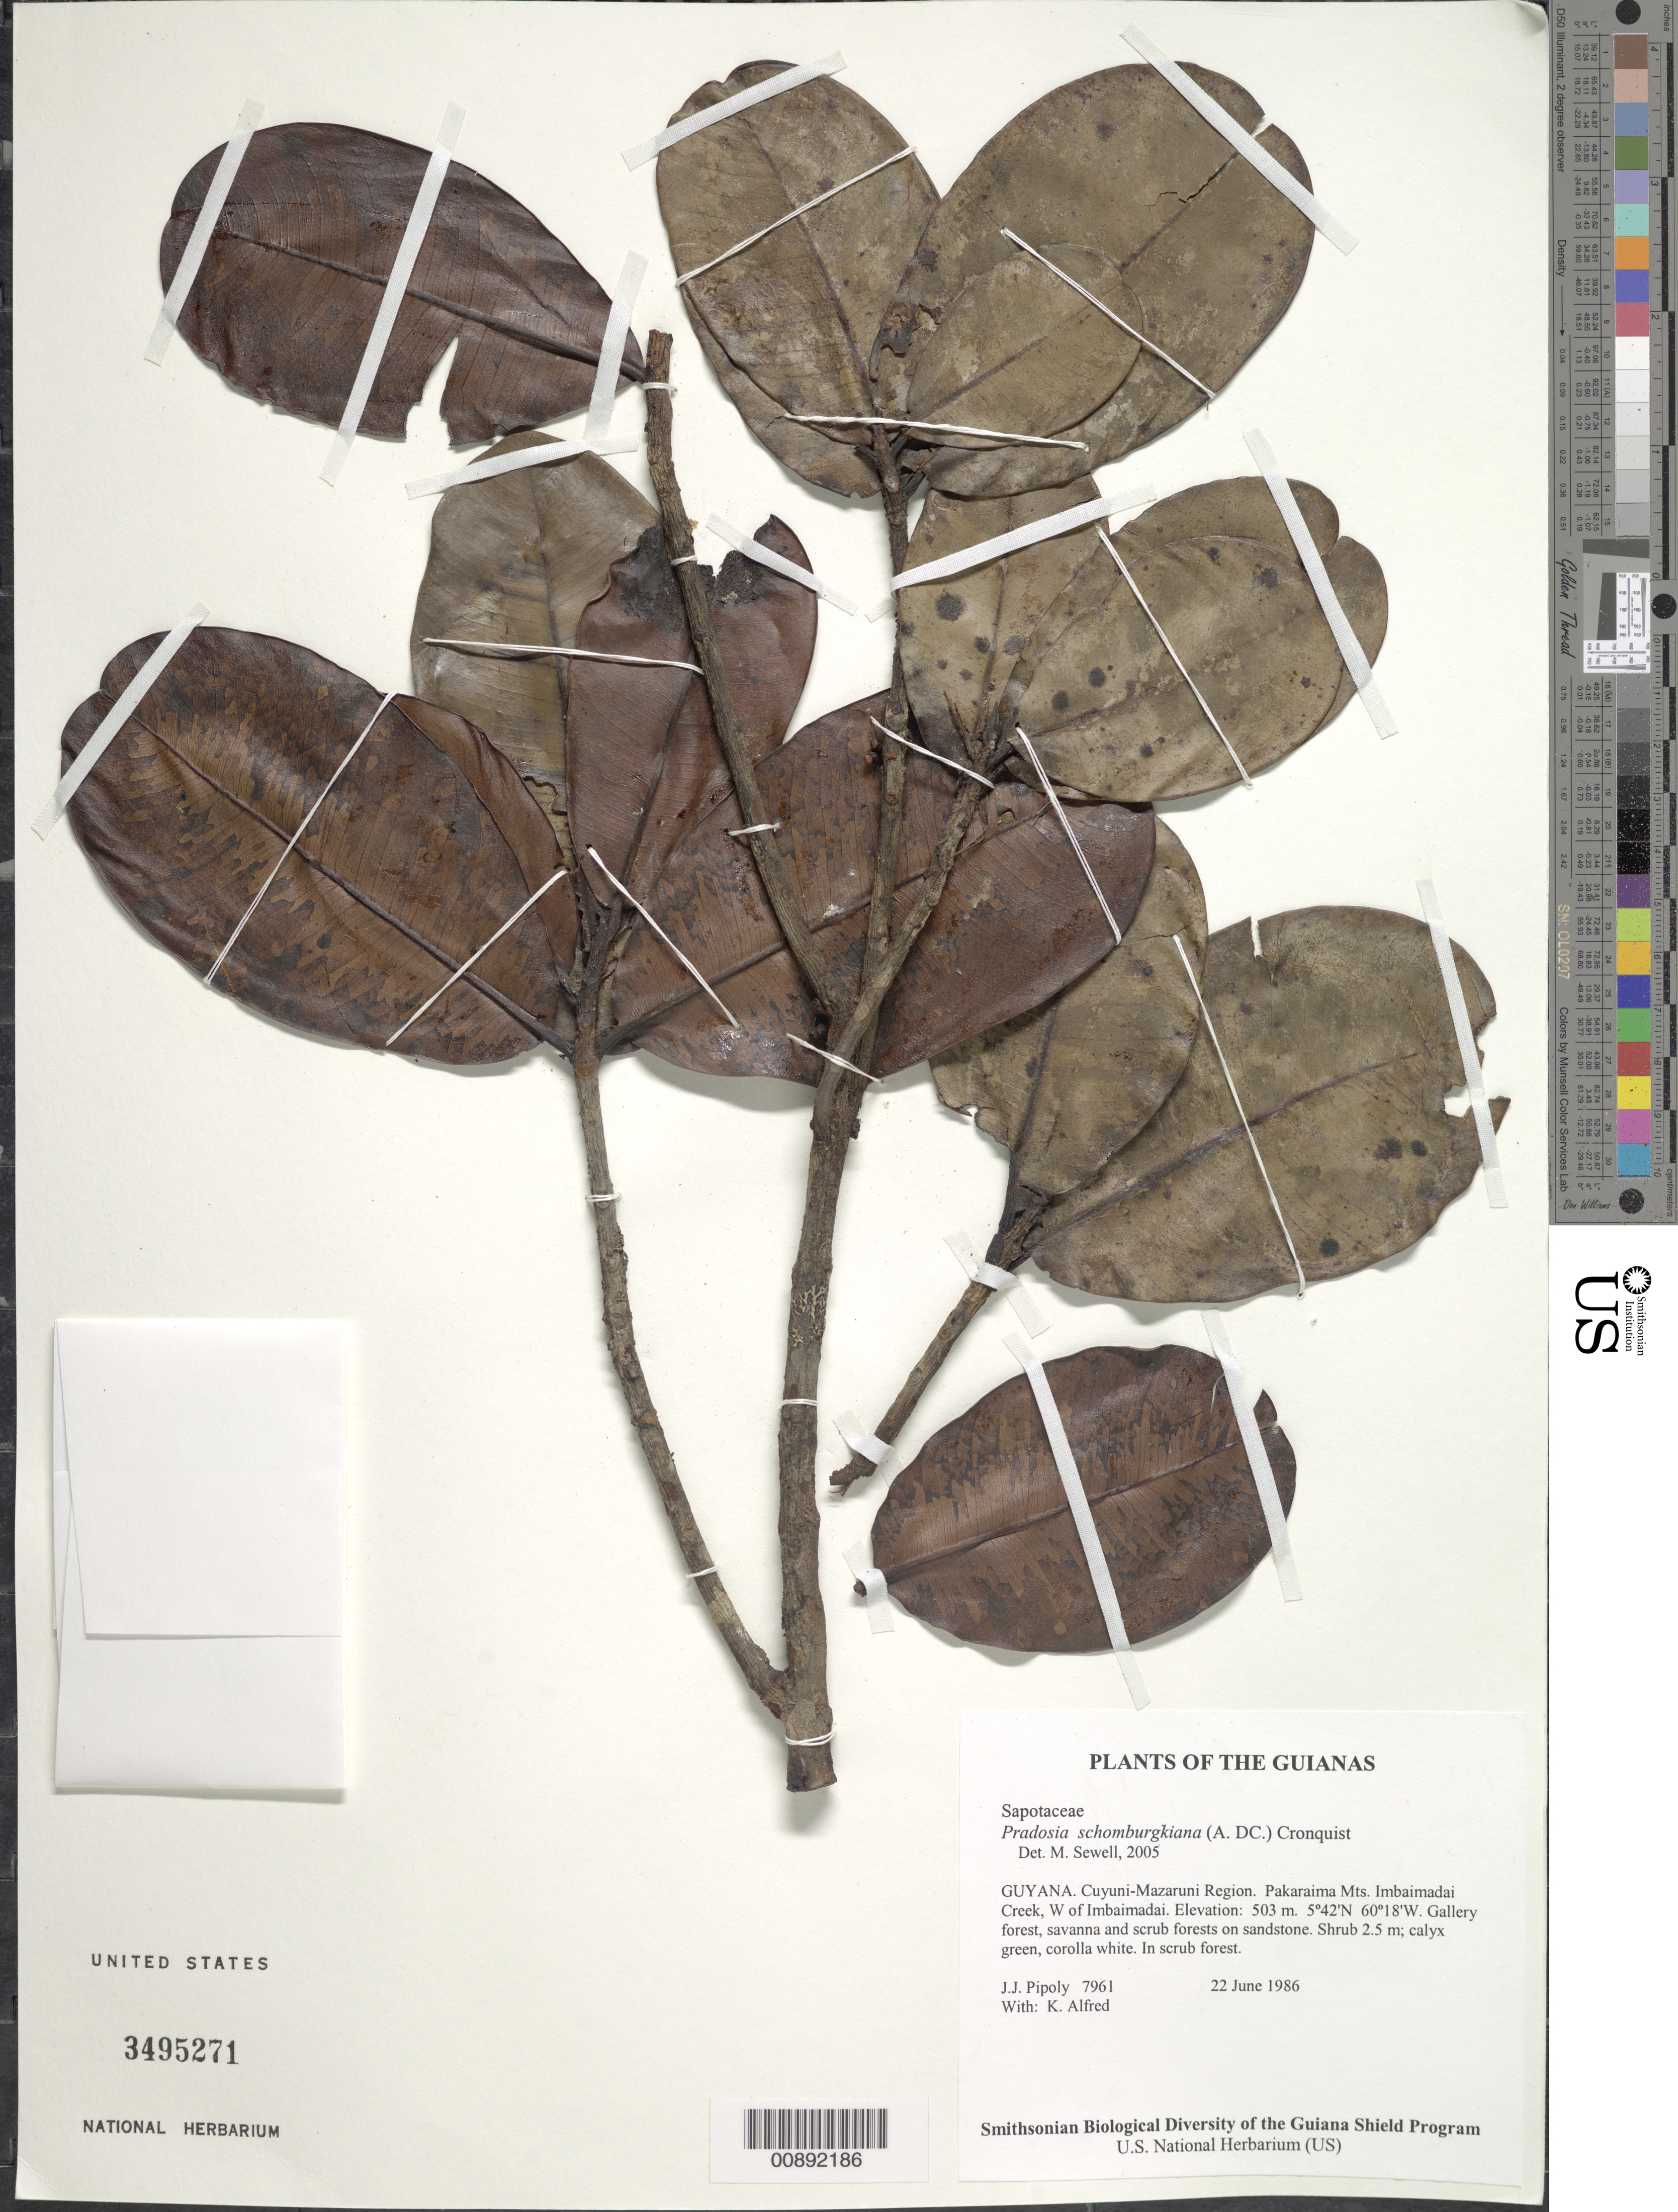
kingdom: Plantae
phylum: Tracheophyta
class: Magnoliopsida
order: Ericales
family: Sapotaceae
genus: Pradosia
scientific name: Pradosia schomburgkiana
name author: (A. DC.) Cronq.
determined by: Sewell, M.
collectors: J. J. Pipoly & K. Alfred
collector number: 7961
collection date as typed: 22 June 1986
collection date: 1986-06-22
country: Guyana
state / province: Cuyuni-Mazaruni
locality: Pakaraima Mts. Imbaimadai Creek, W of Imbaimadai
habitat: Gallery forest, savanna and scrub forests on sandstone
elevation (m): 503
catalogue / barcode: US 3495271